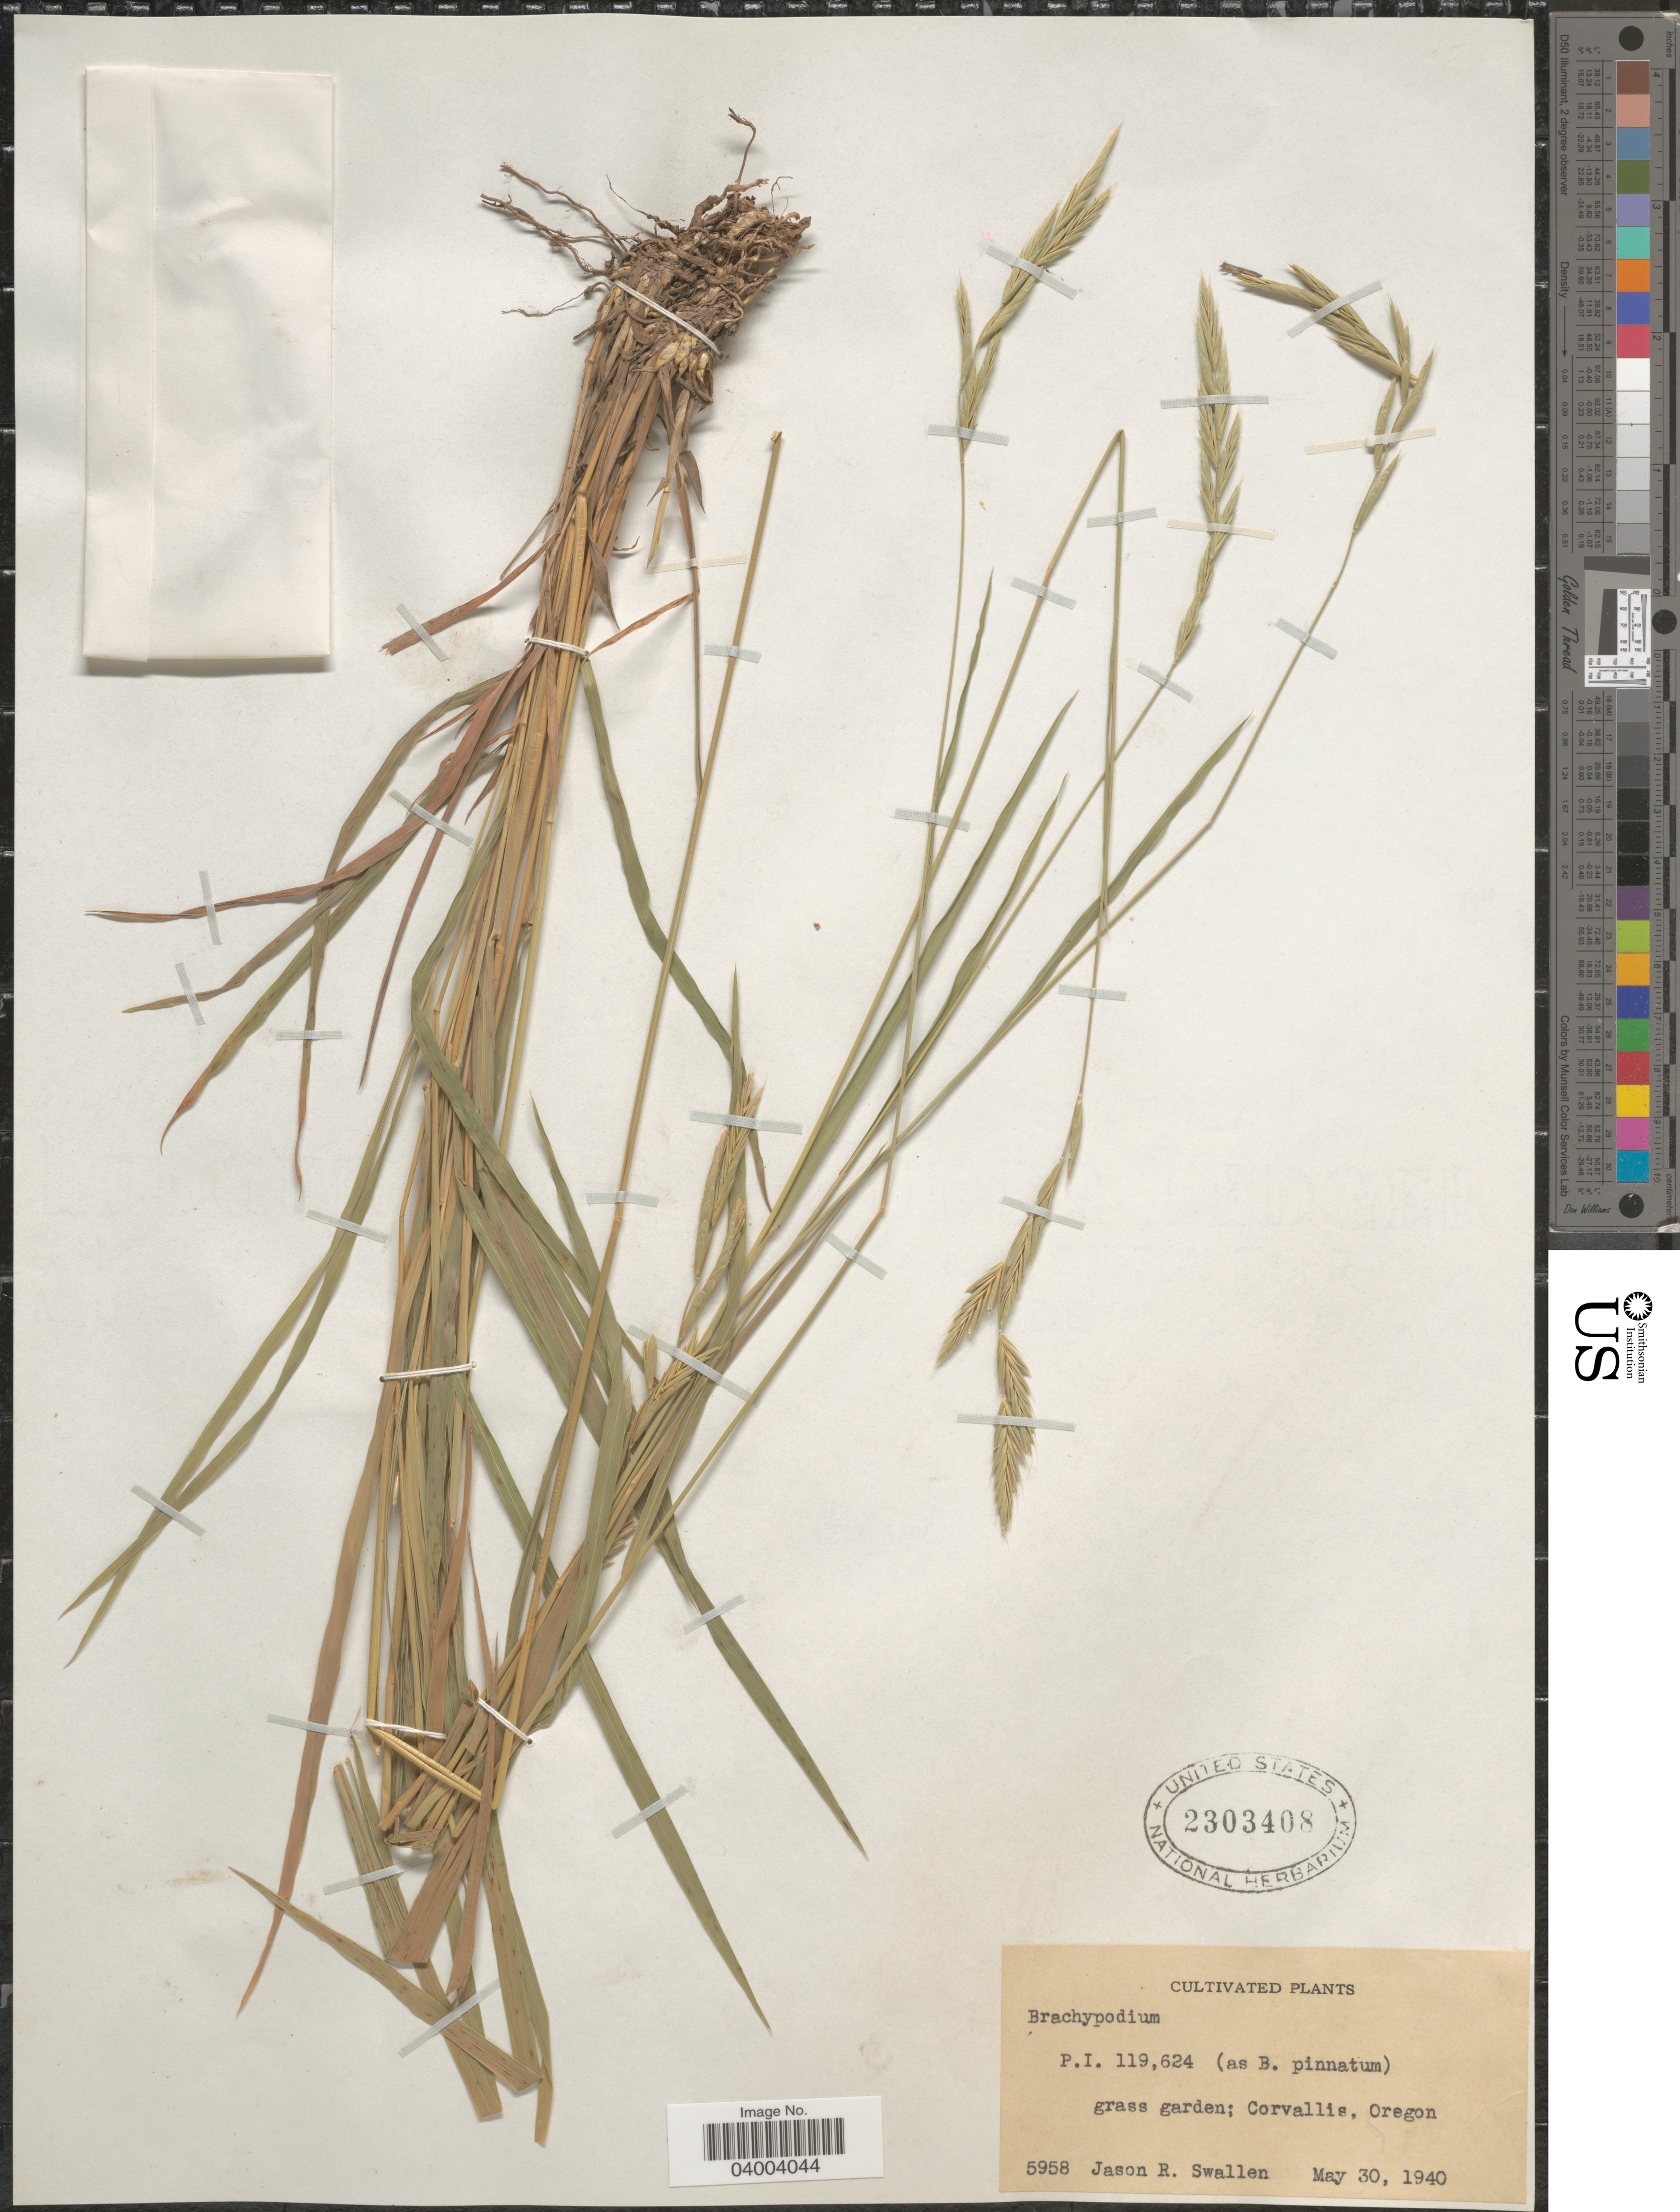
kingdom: Plantae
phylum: Tracheophyta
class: Liliopsida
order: Poales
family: Poaceae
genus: Brachypodium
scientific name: Brachypodium sp.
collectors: J. R. Swallen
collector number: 5958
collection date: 1940-05-30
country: United States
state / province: Oregon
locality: Corvallis.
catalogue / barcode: US 2303408